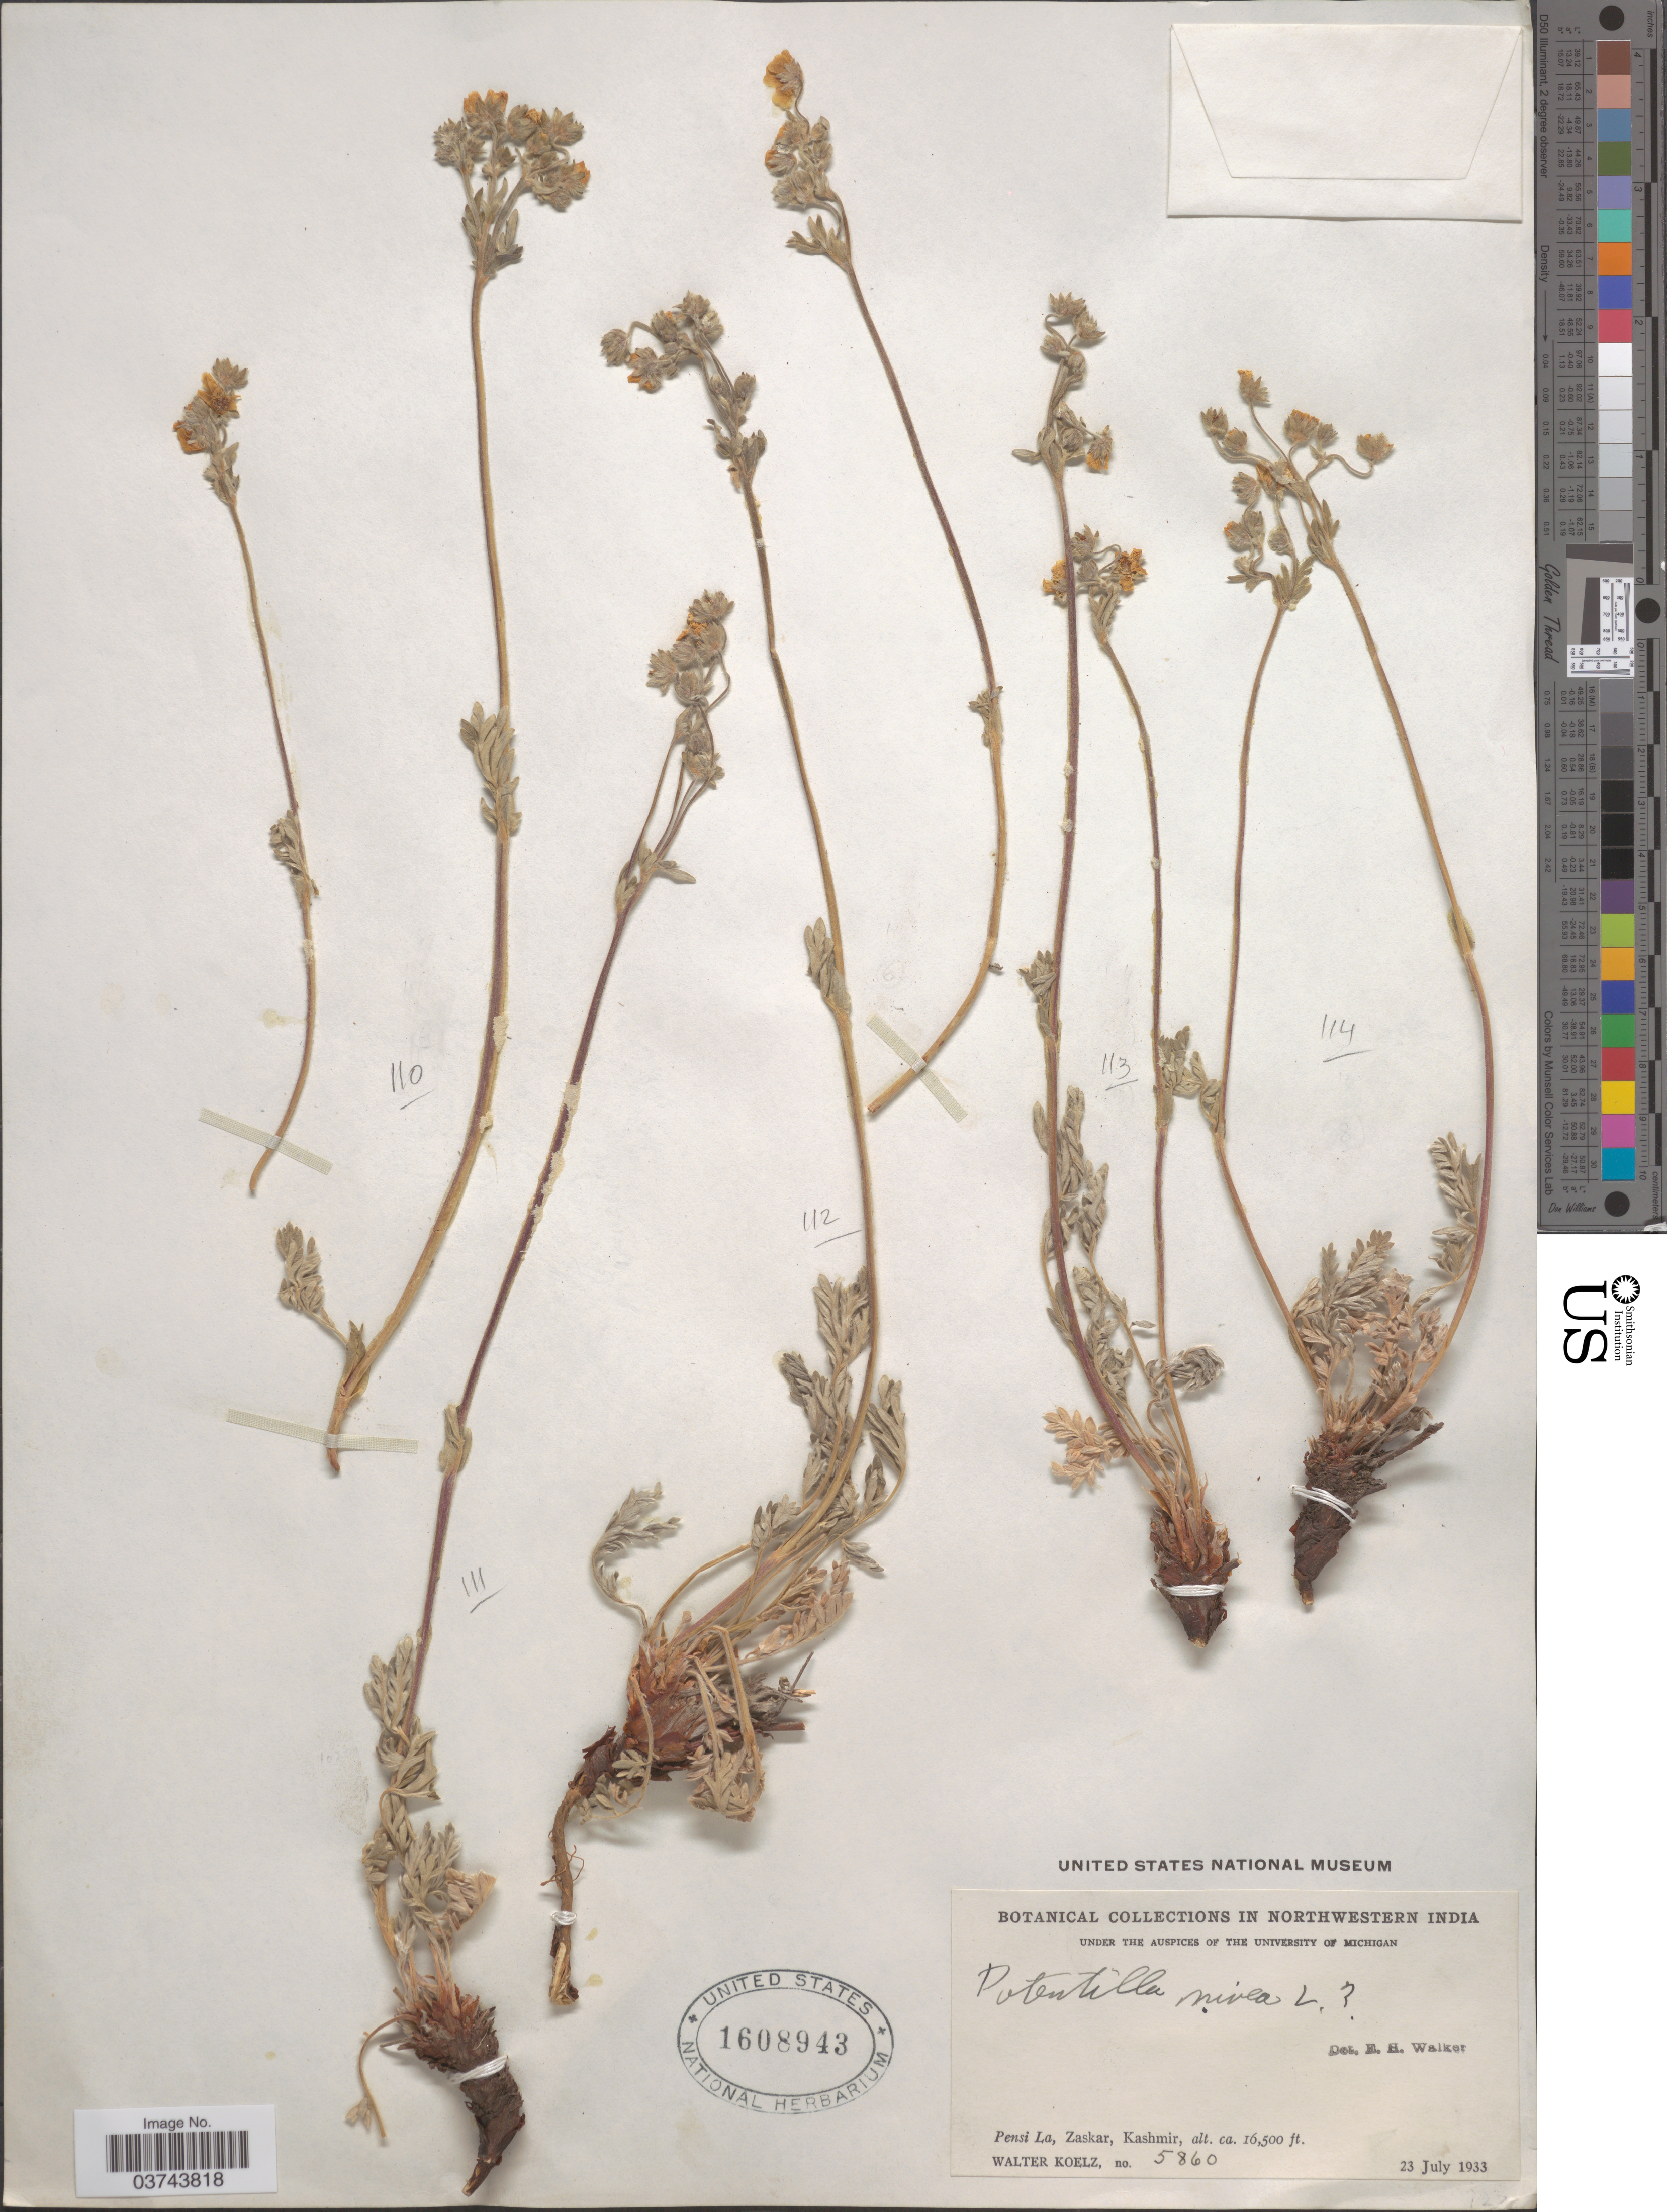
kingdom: Plantae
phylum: Tracheophyta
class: Magnoliopsida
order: Rosales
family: Rosaceae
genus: Potentilla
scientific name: Potentilla nivea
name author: L.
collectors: W. N. Koelz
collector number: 5860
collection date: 1933-07-23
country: India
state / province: Jammu and Kashmir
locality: Northwestern India. Pensi La, Zaskar, Kashmir.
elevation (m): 5029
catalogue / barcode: US 1608943